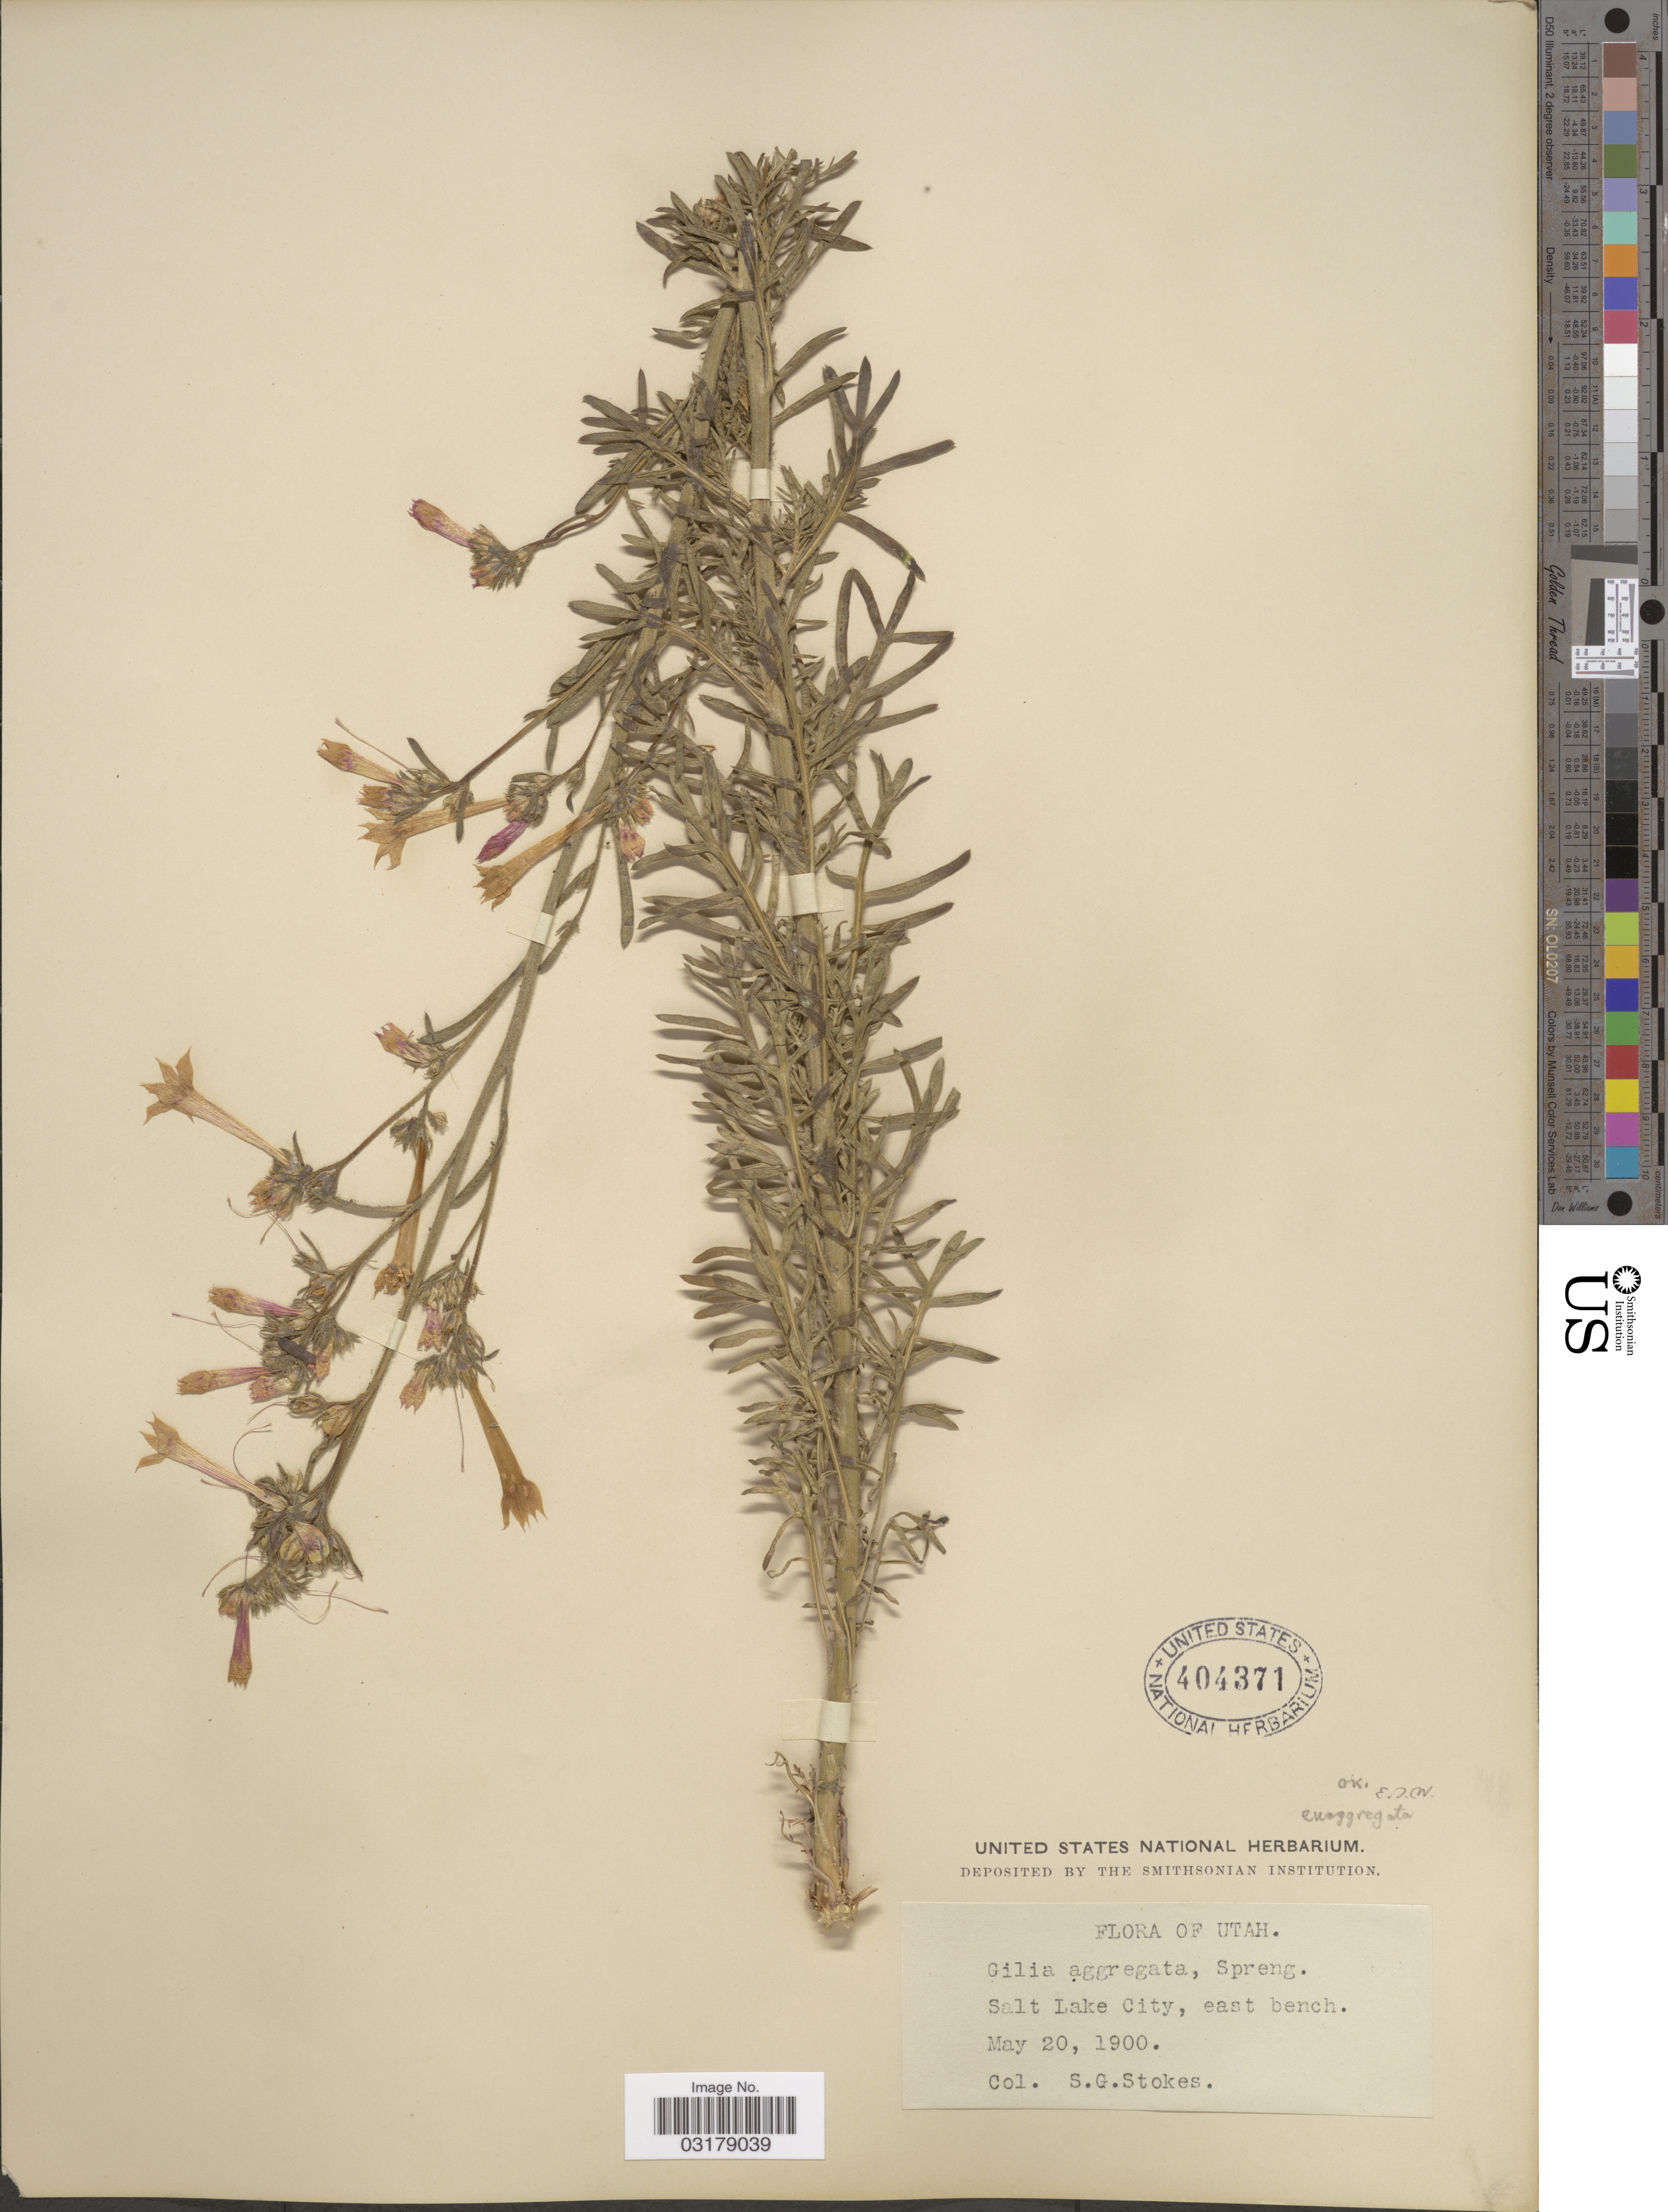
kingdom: Plantae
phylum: Tracheophyta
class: Magnoliopsida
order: Ericales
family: Polemoniaceae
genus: Ipomopsis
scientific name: Ipomopsis aggregata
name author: (Pursh) V.E. Grant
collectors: S. G. Stokes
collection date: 1900-05-20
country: United States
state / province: Utah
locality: Salt Lake City, east bench.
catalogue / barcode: US 404371